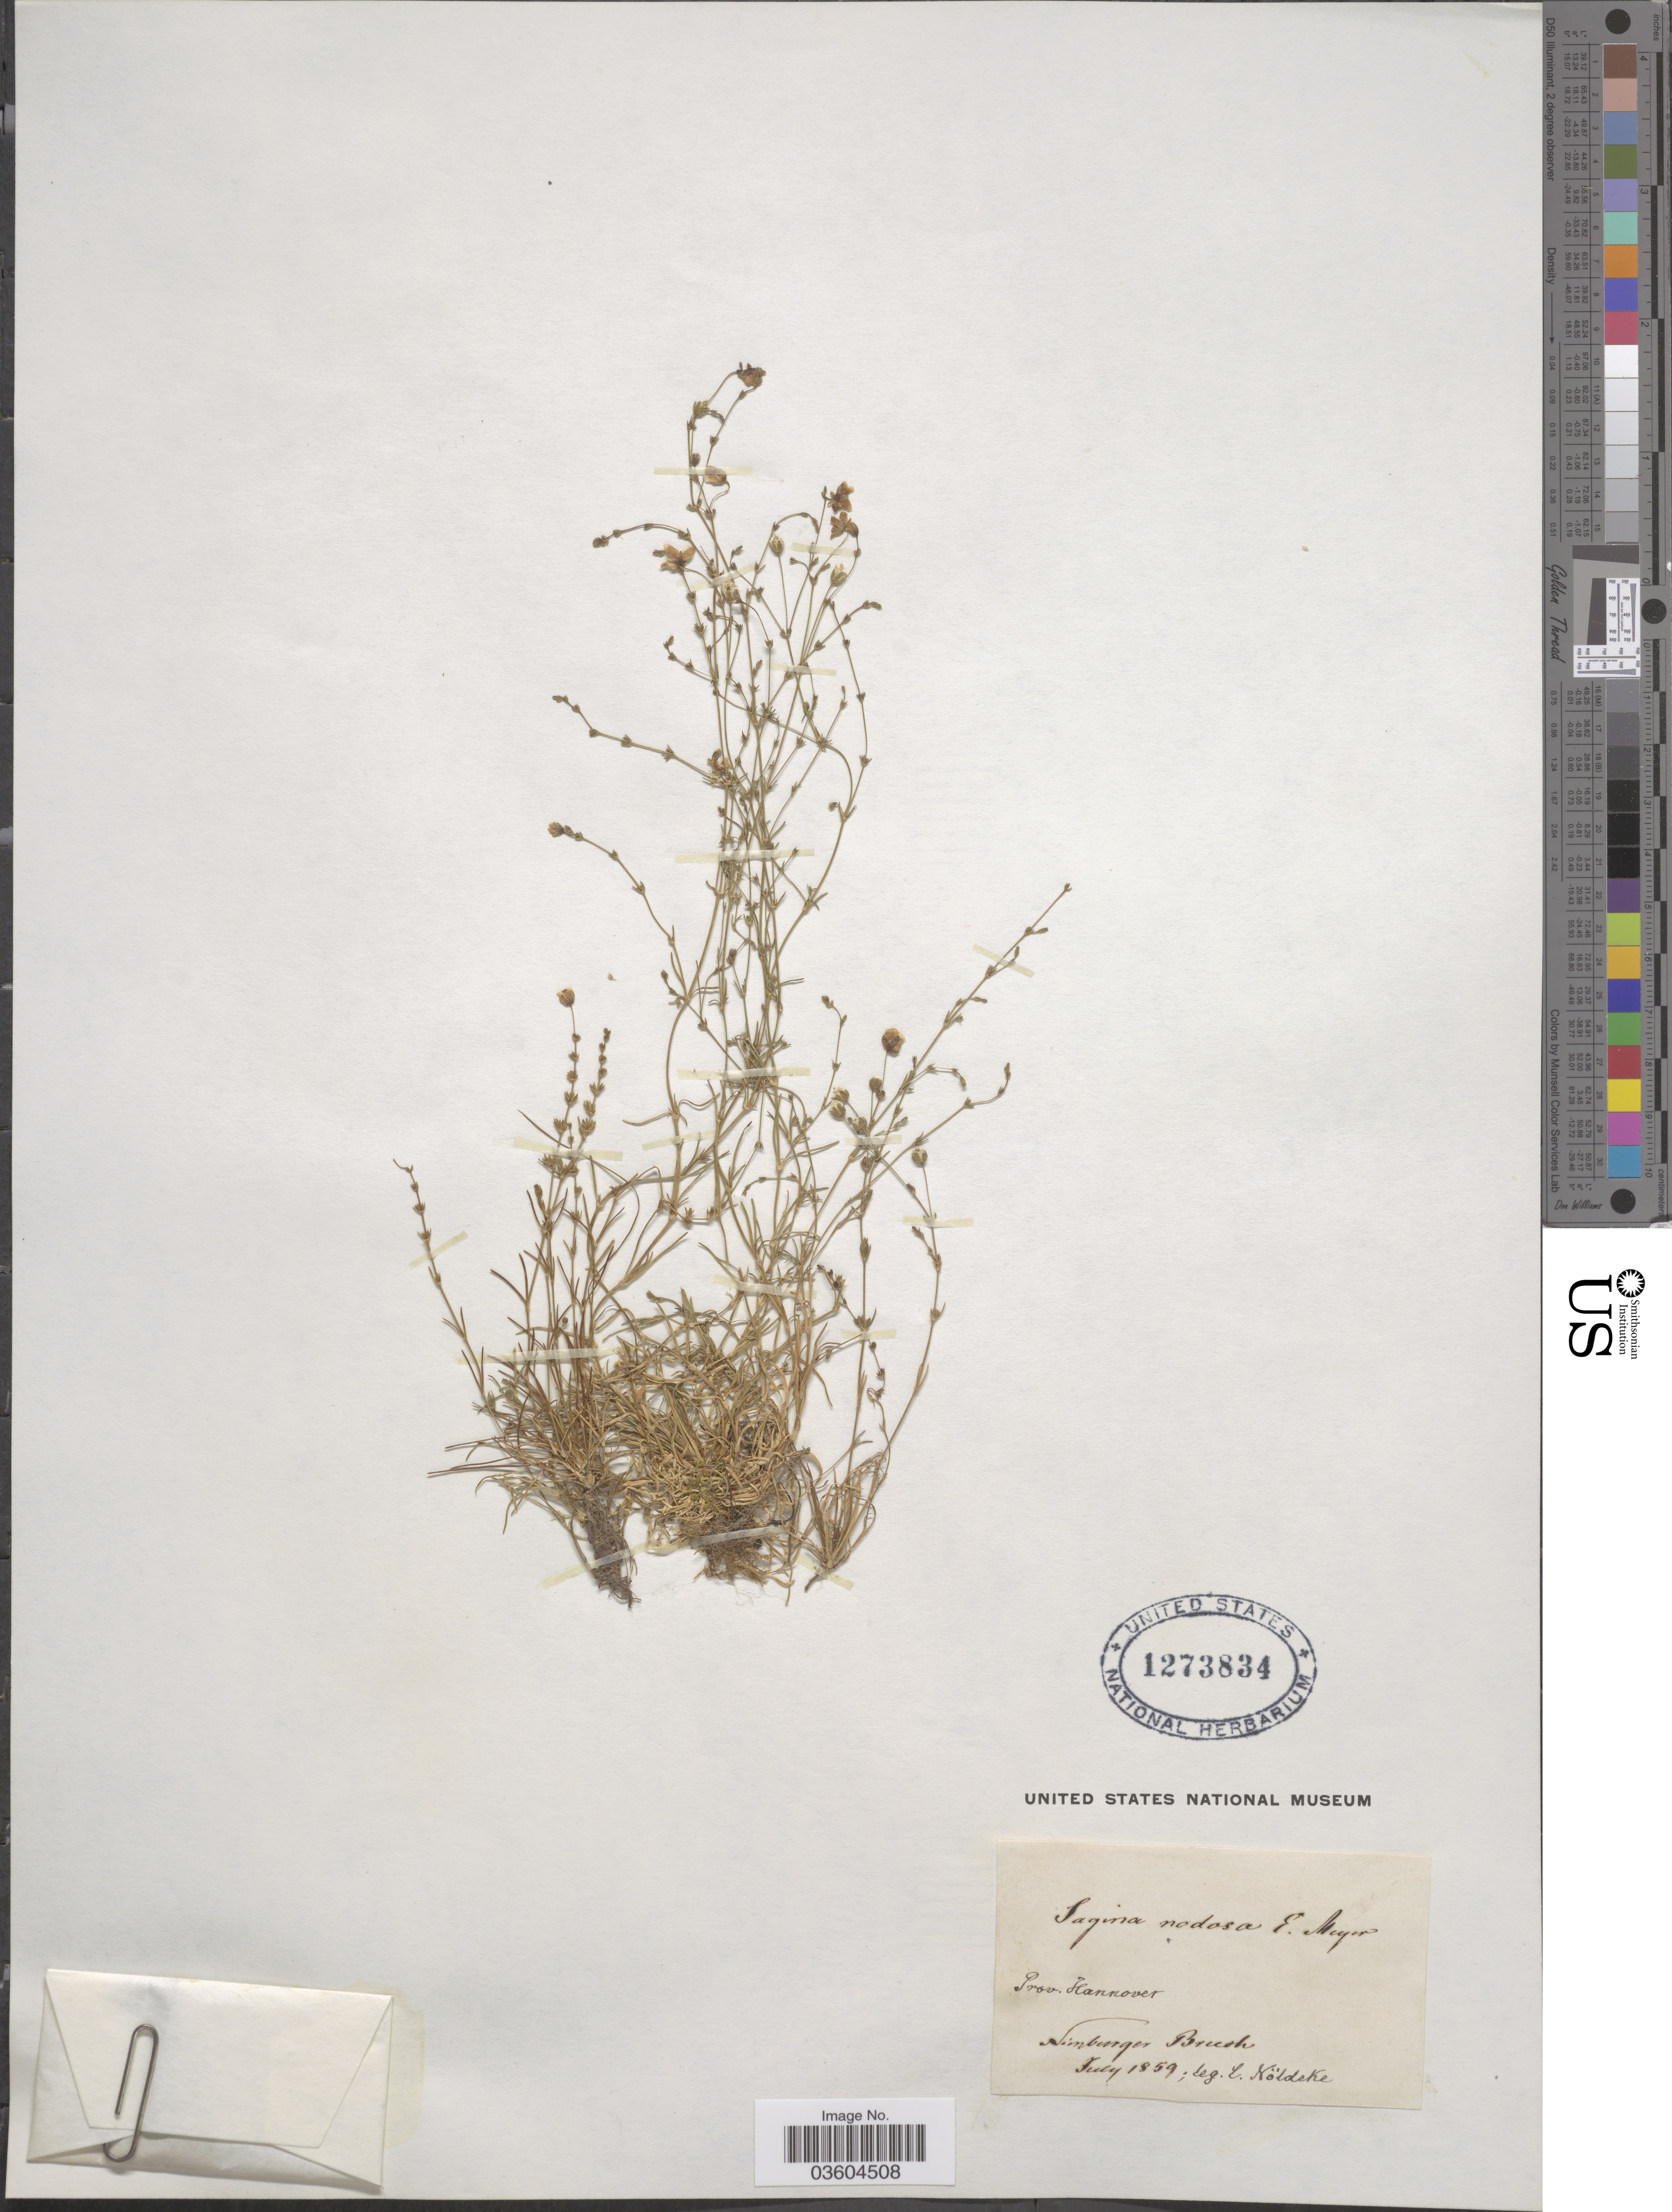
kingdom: Plantae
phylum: Tracheophyta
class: Magnoliopsida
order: Caryophyllales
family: Caryophyllaceae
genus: Sagina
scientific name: Sagina nodosa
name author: (L.) Fenzl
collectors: L. Nöldeke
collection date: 1859-07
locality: Prov. Hannover. Limburger Bruch. [interpreted]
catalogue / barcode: US 1273834